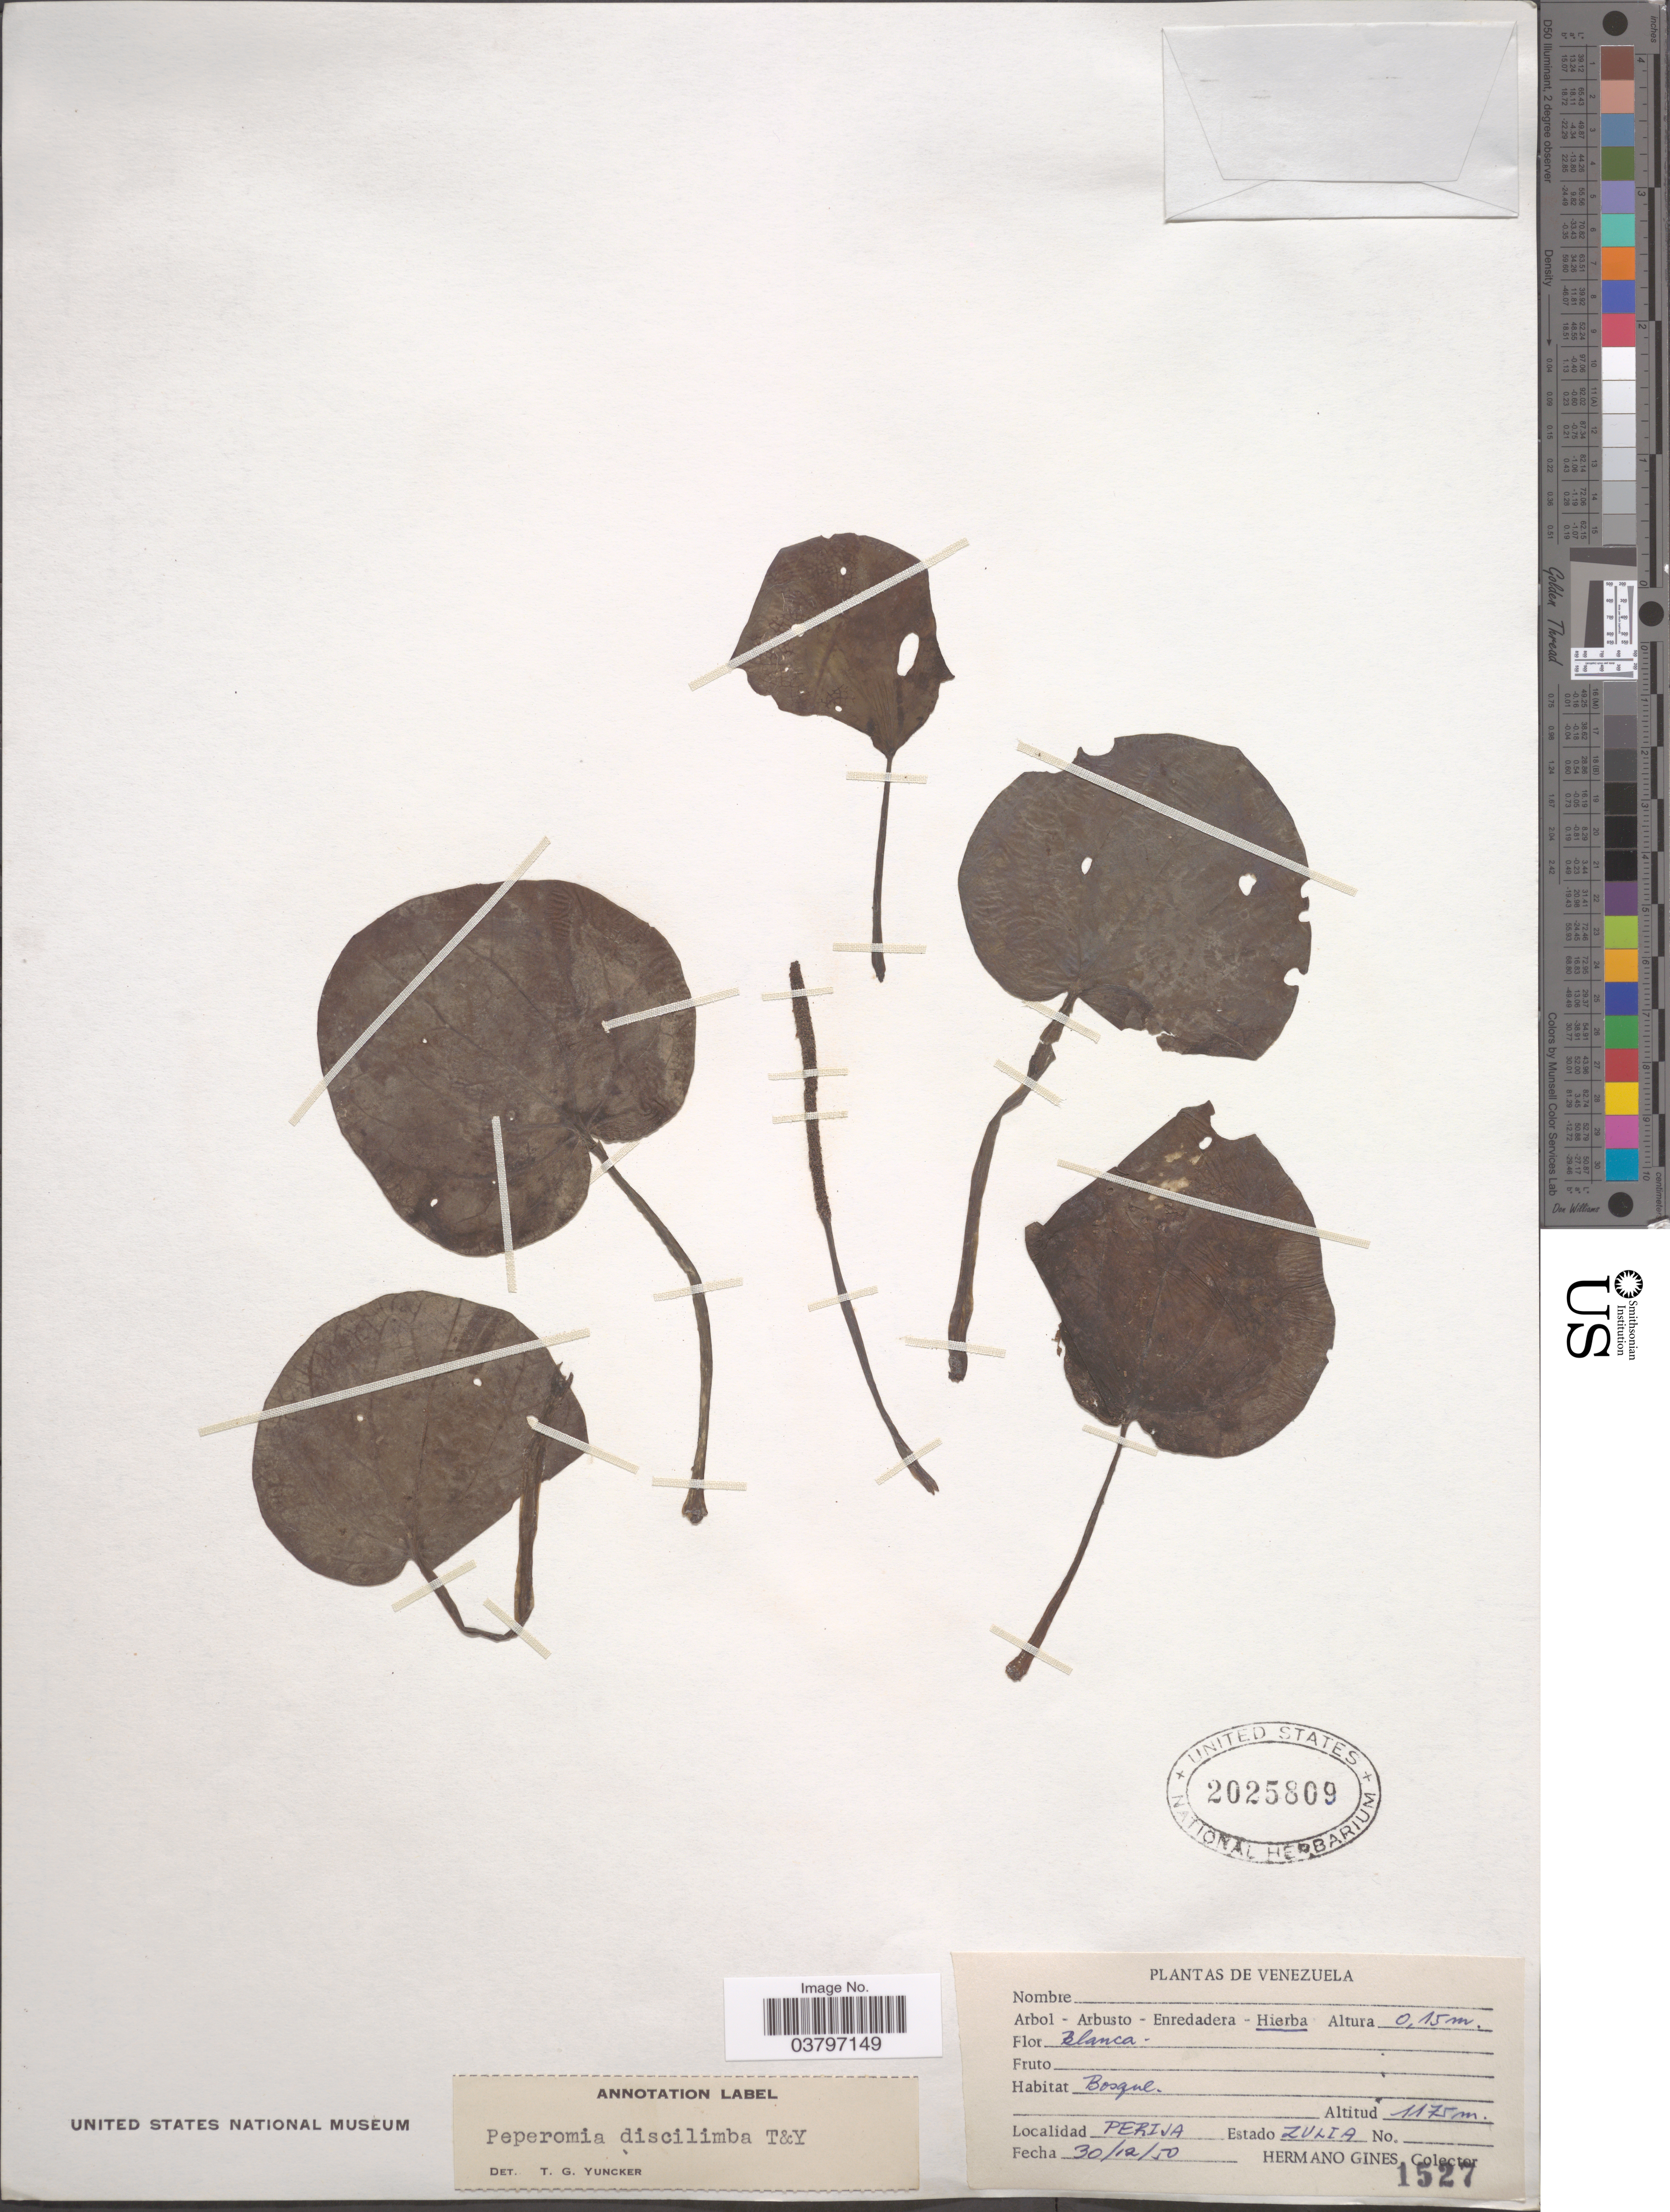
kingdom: Plantae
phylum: Tracheophyta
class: Magnoliopsida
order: Piperales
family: Piperaceae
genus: Peperomia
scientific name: Peperomia discilimba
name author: Trel. & Yunck.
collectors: Bro. Gines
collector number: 1527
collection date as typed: Transcribed d/m/y: 30/12/50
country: Venezuela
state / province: Zulia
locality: Perija.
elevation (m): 1175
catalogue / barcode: US 2025809